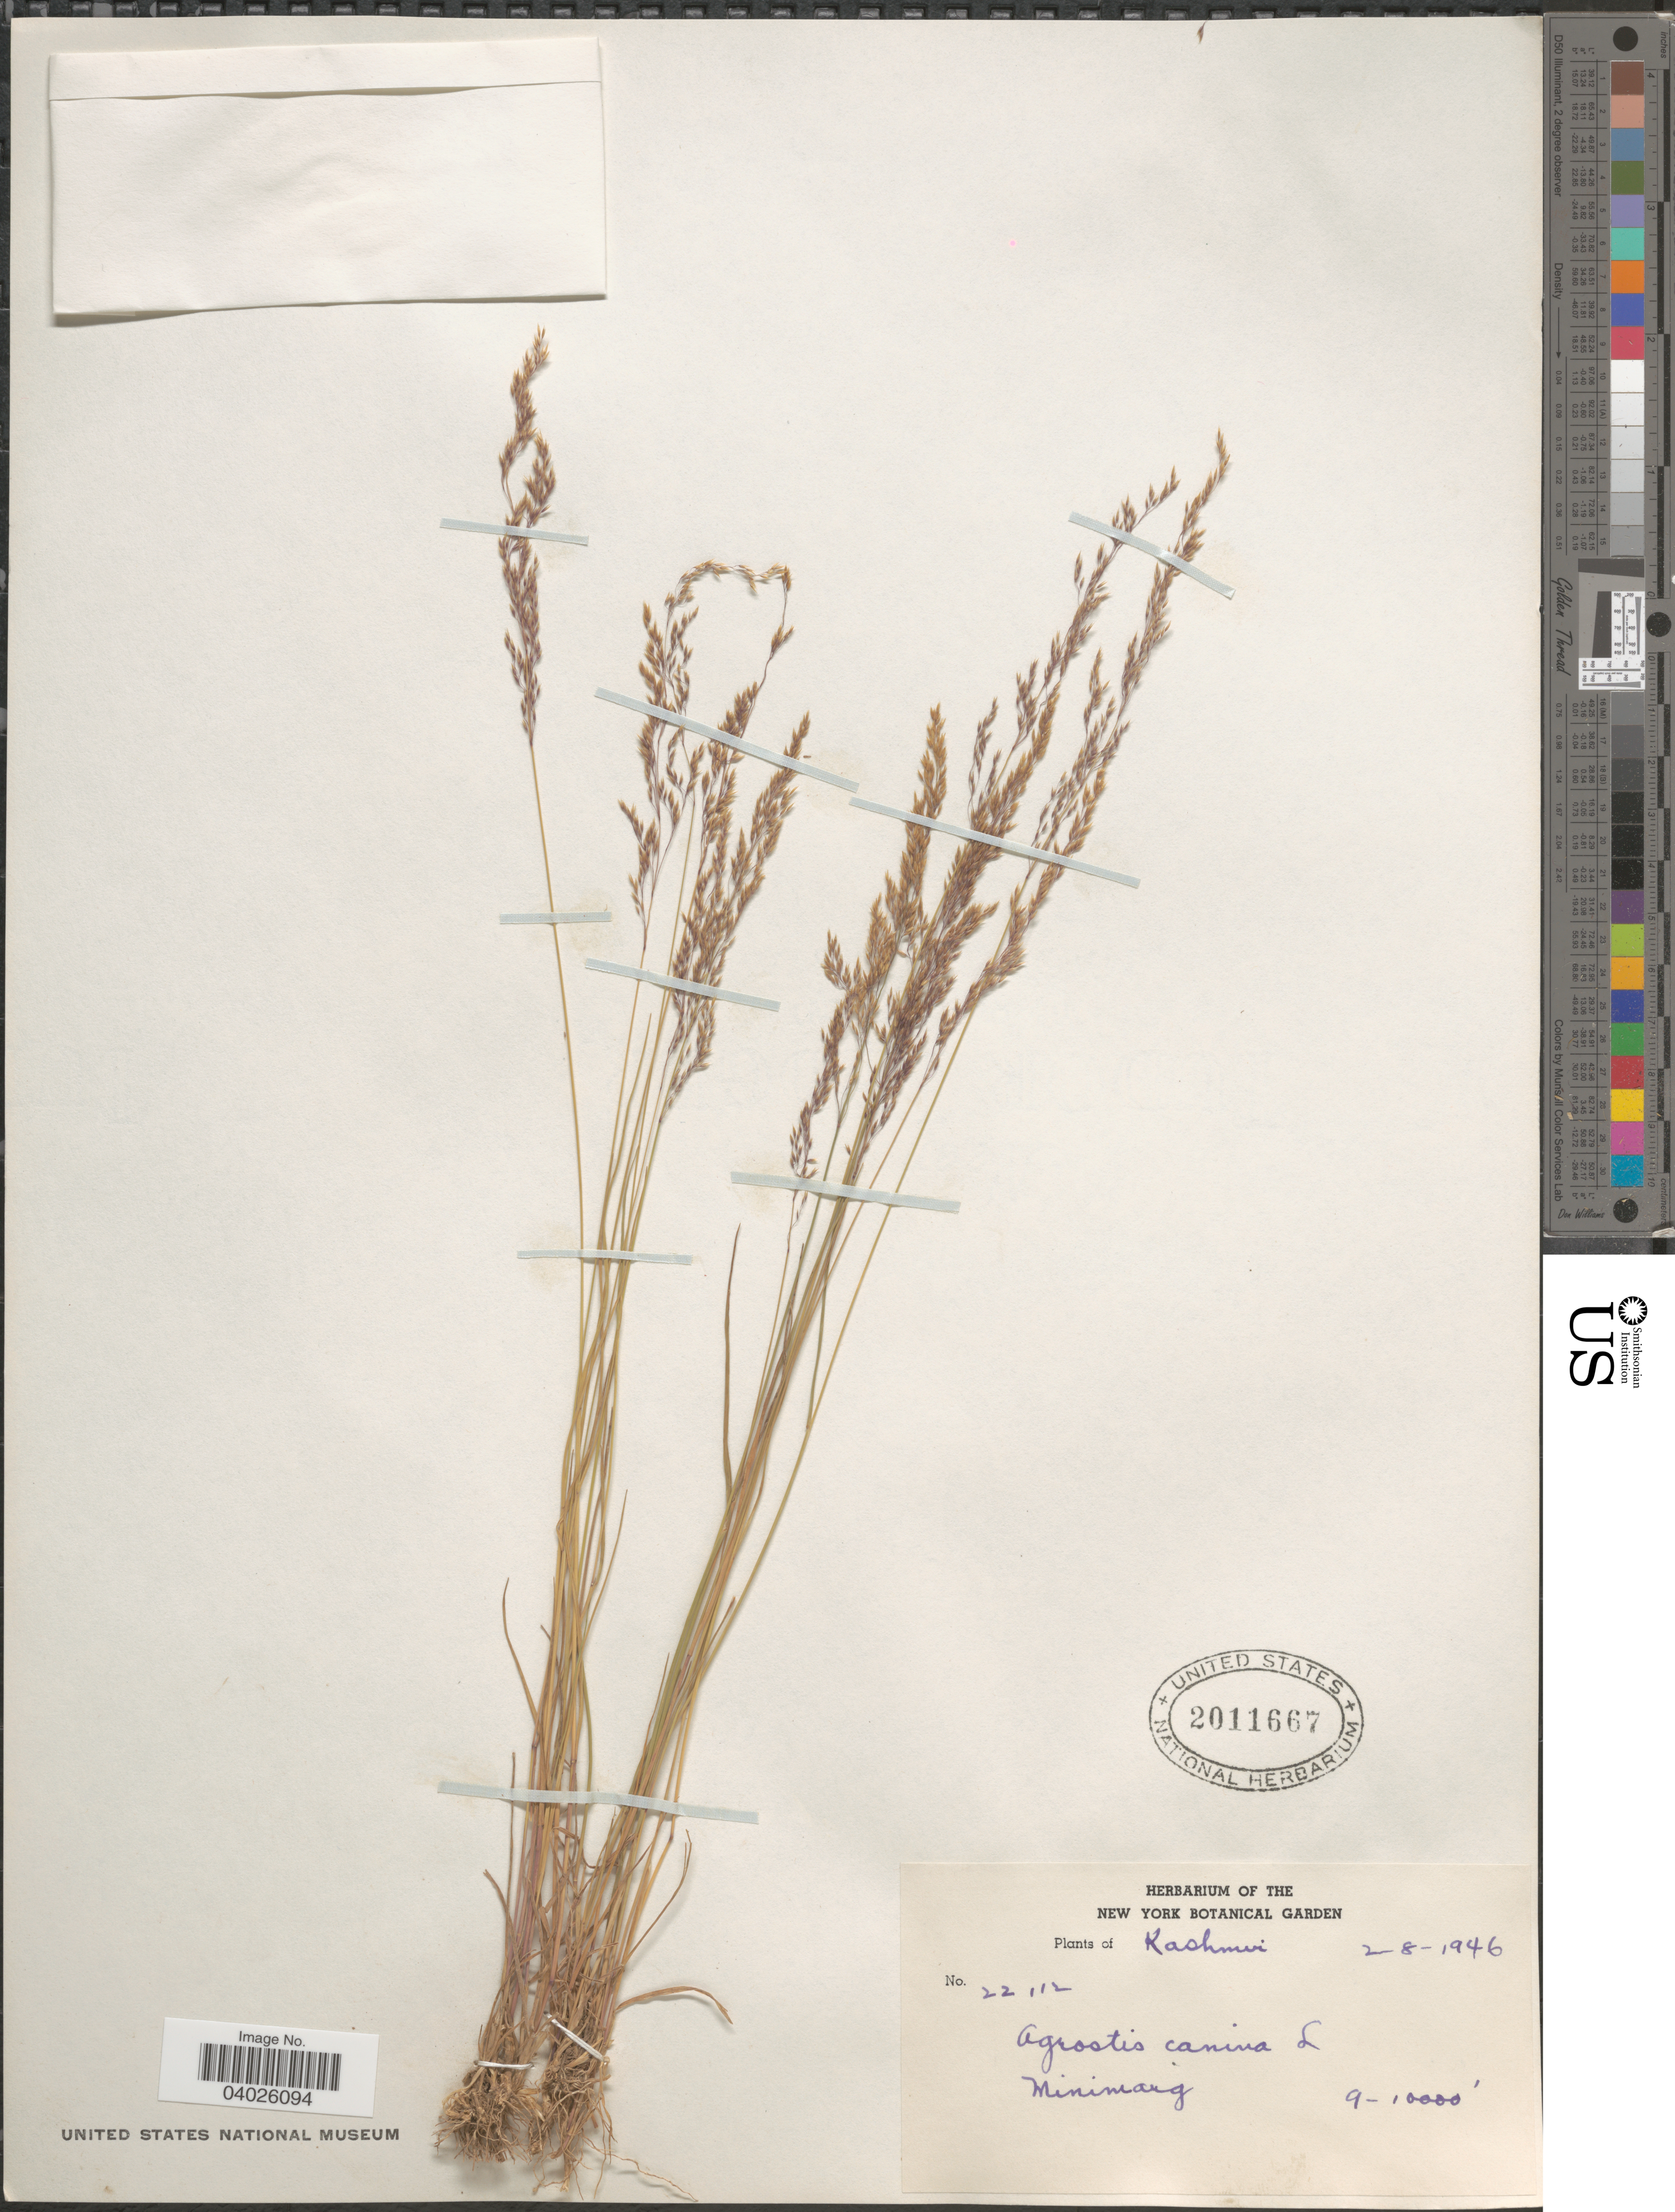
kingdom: Plantae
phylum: Tracheophyta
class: Liliopsida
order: Poales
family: Poaceae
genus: Agrostis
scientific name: Agrostis canina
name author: L.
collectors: Ex Herb. New York Botanical Garden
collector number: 22112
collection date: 1946-08-02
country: India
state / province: Jammu and Kashmir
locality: Kashmir. Minimarg.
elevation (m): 2743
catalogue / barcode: US 2011667